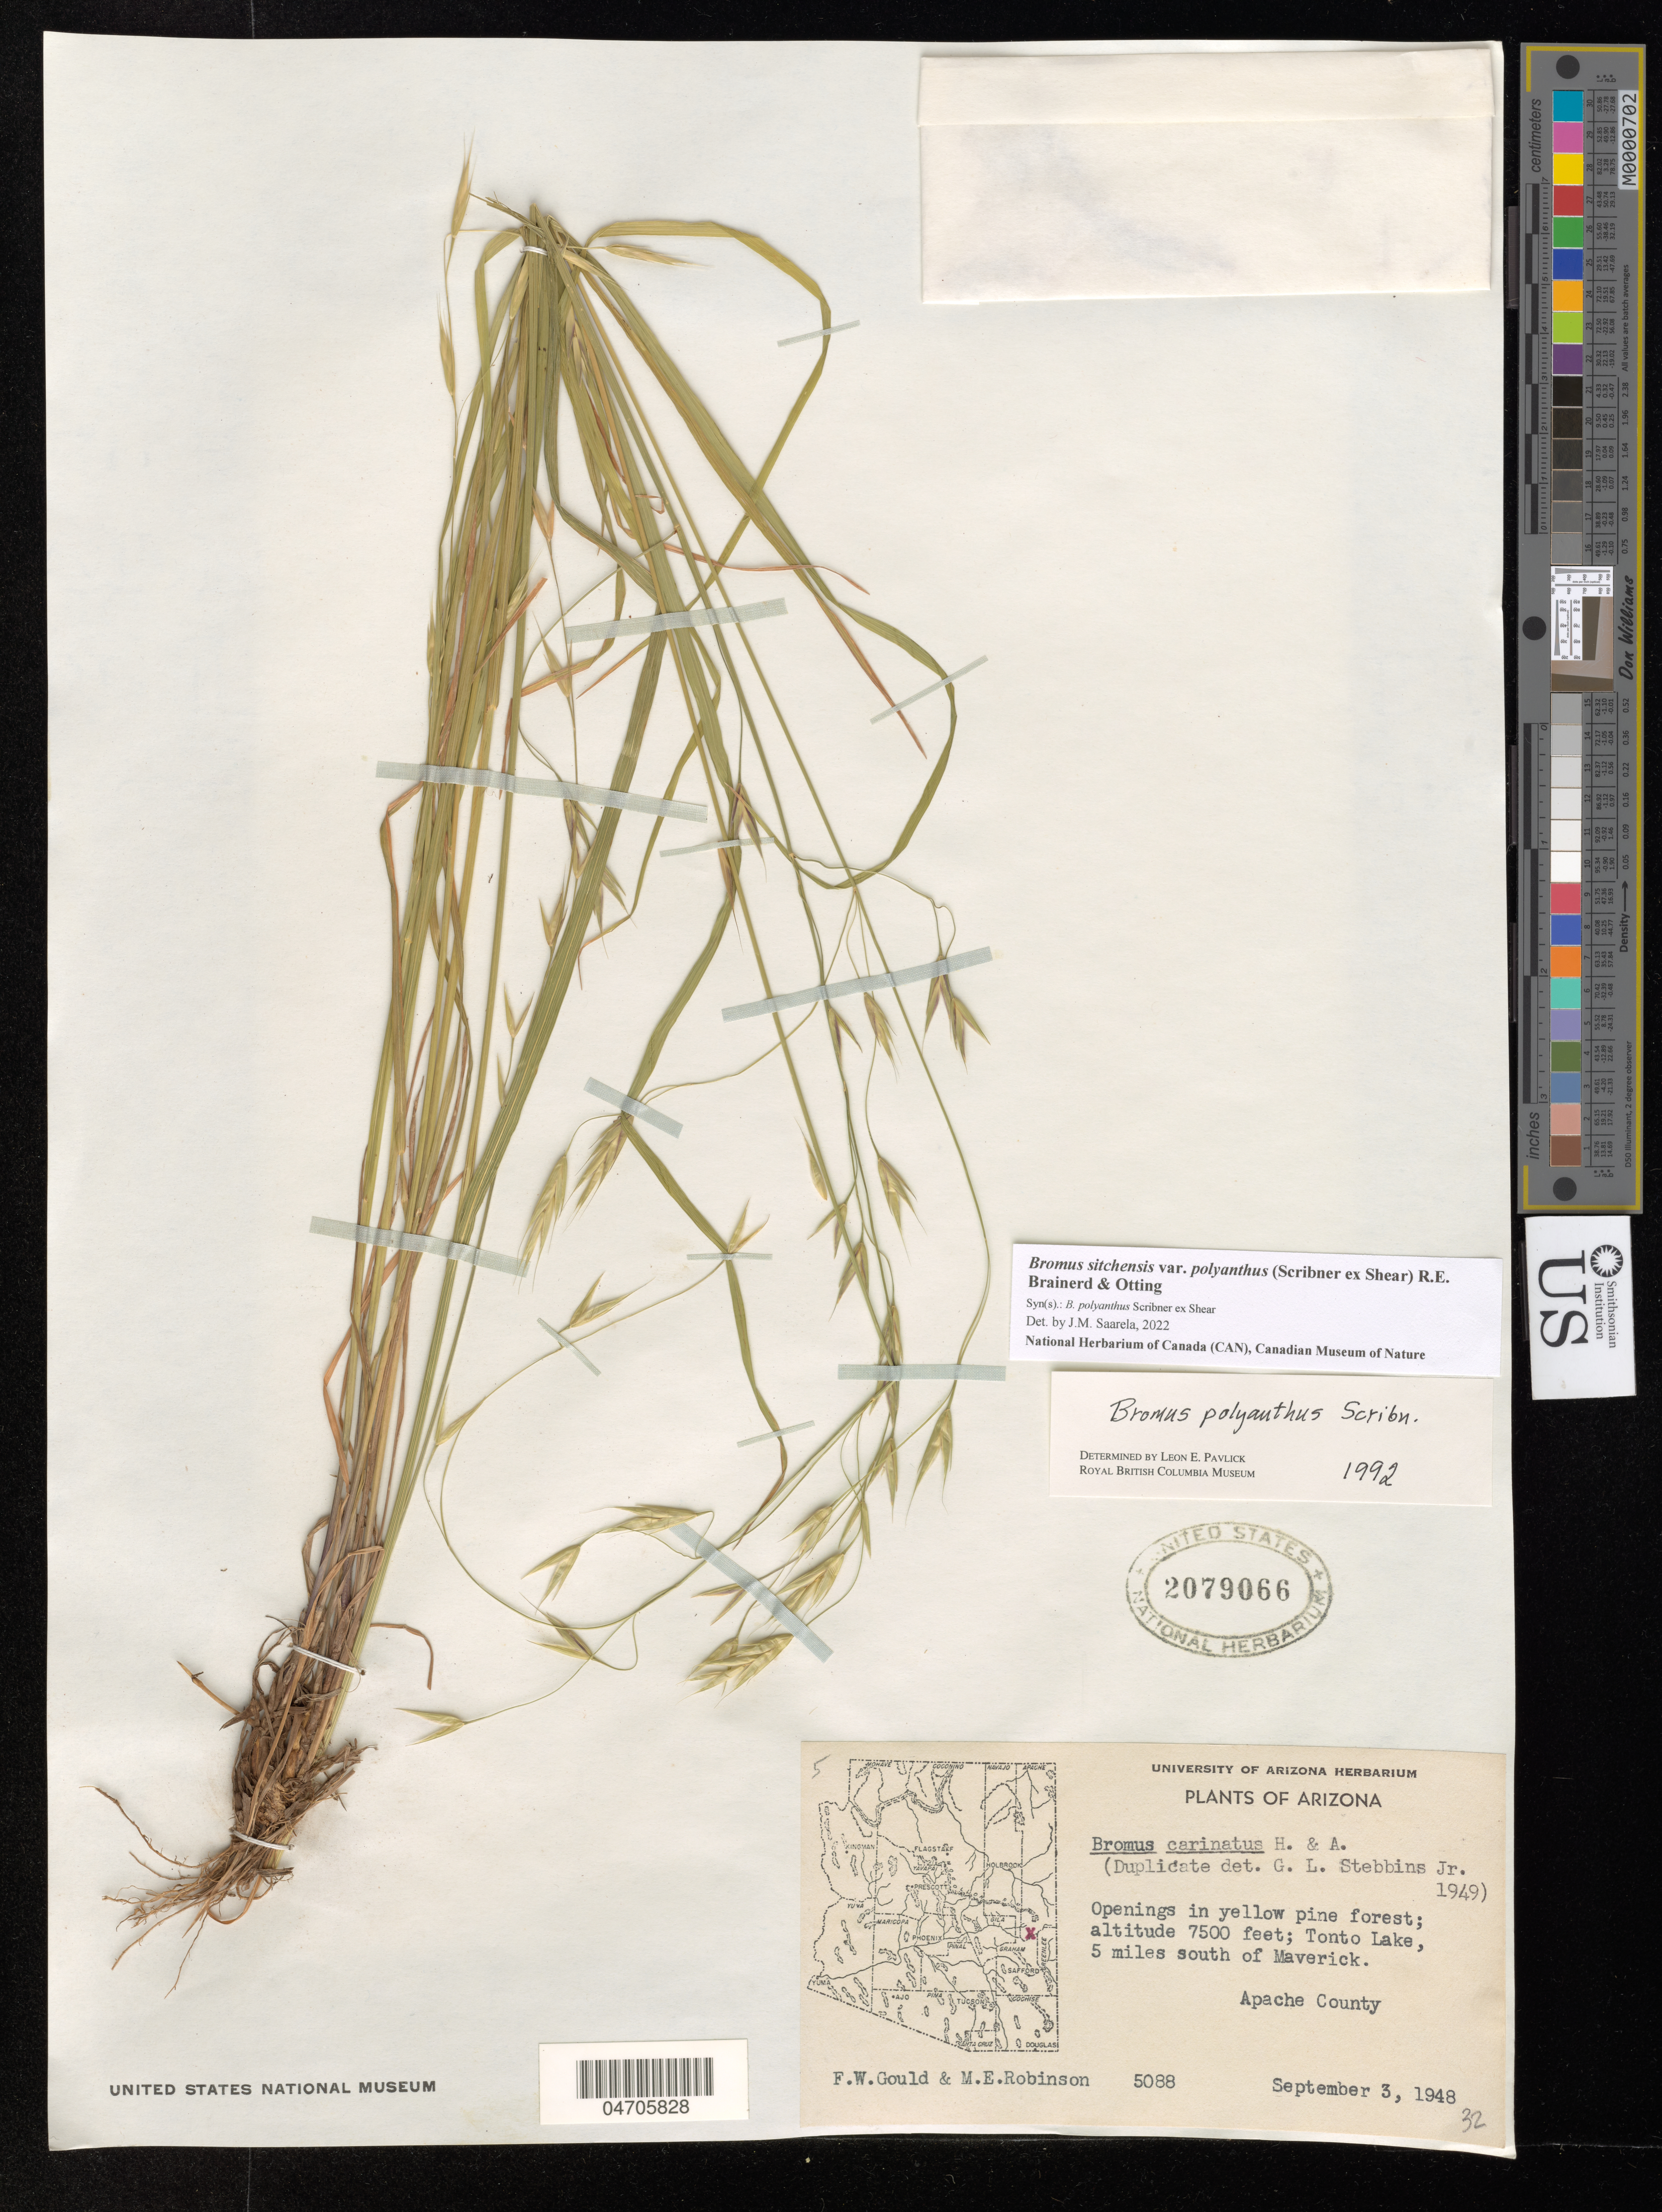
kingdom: Plantae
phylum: Tracheophyta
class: Liliopsida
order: Poales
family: Poaceae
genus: Bromus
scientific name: Bromus sitchensis var. polyanthus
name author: (Scribn. ex Shear) R.E. Brainerd & Otting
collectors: F. W. Gould & M. E. Robinson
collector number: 5088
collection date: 1948-09-03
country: United States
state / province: Arizona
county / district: Apache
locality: Tonto Lake, 5 miles south of Maverick. Apache County.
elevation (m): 2286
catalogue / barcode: US 2079066